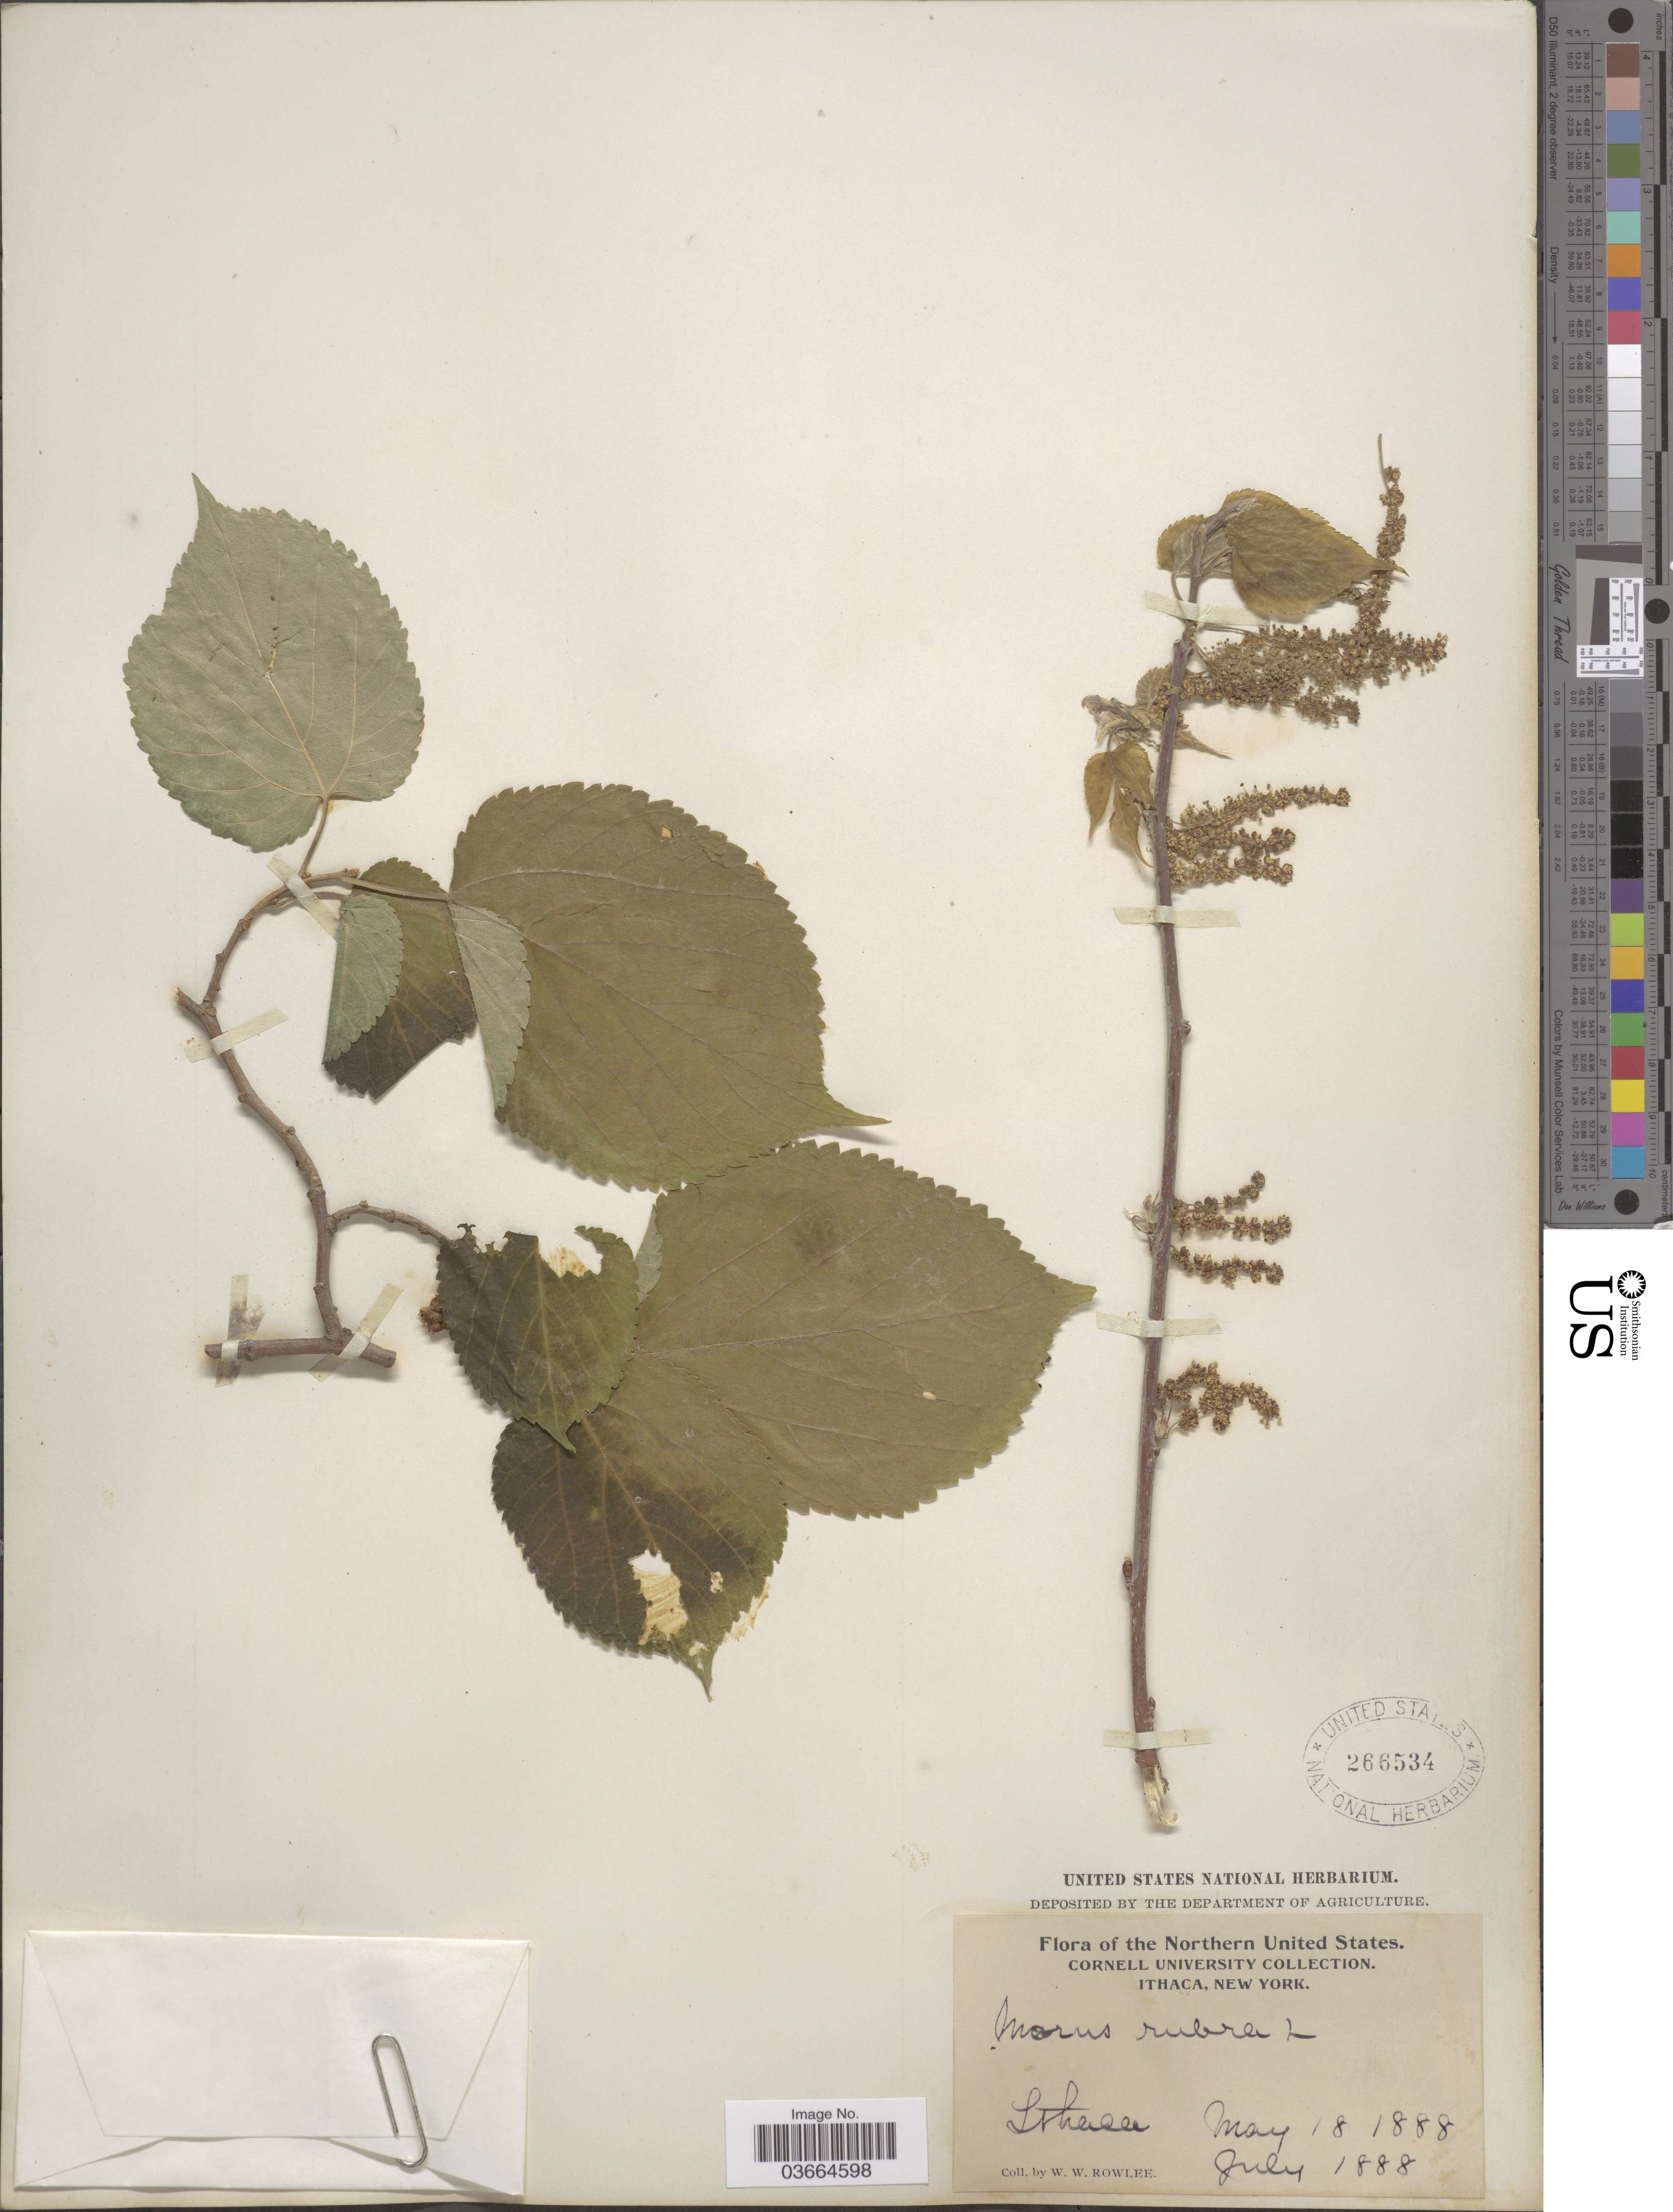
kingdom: Plantae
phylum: Tracheophyta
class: Magnoliopsida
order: Rosales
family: Moraceae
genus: Morus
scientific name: Morus rubra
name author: L.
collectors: W. W. Rowlee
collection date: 1888-05-18/1888-07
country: United States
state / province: New York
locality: Northern United States. Ithaca.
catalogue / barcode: US 266534